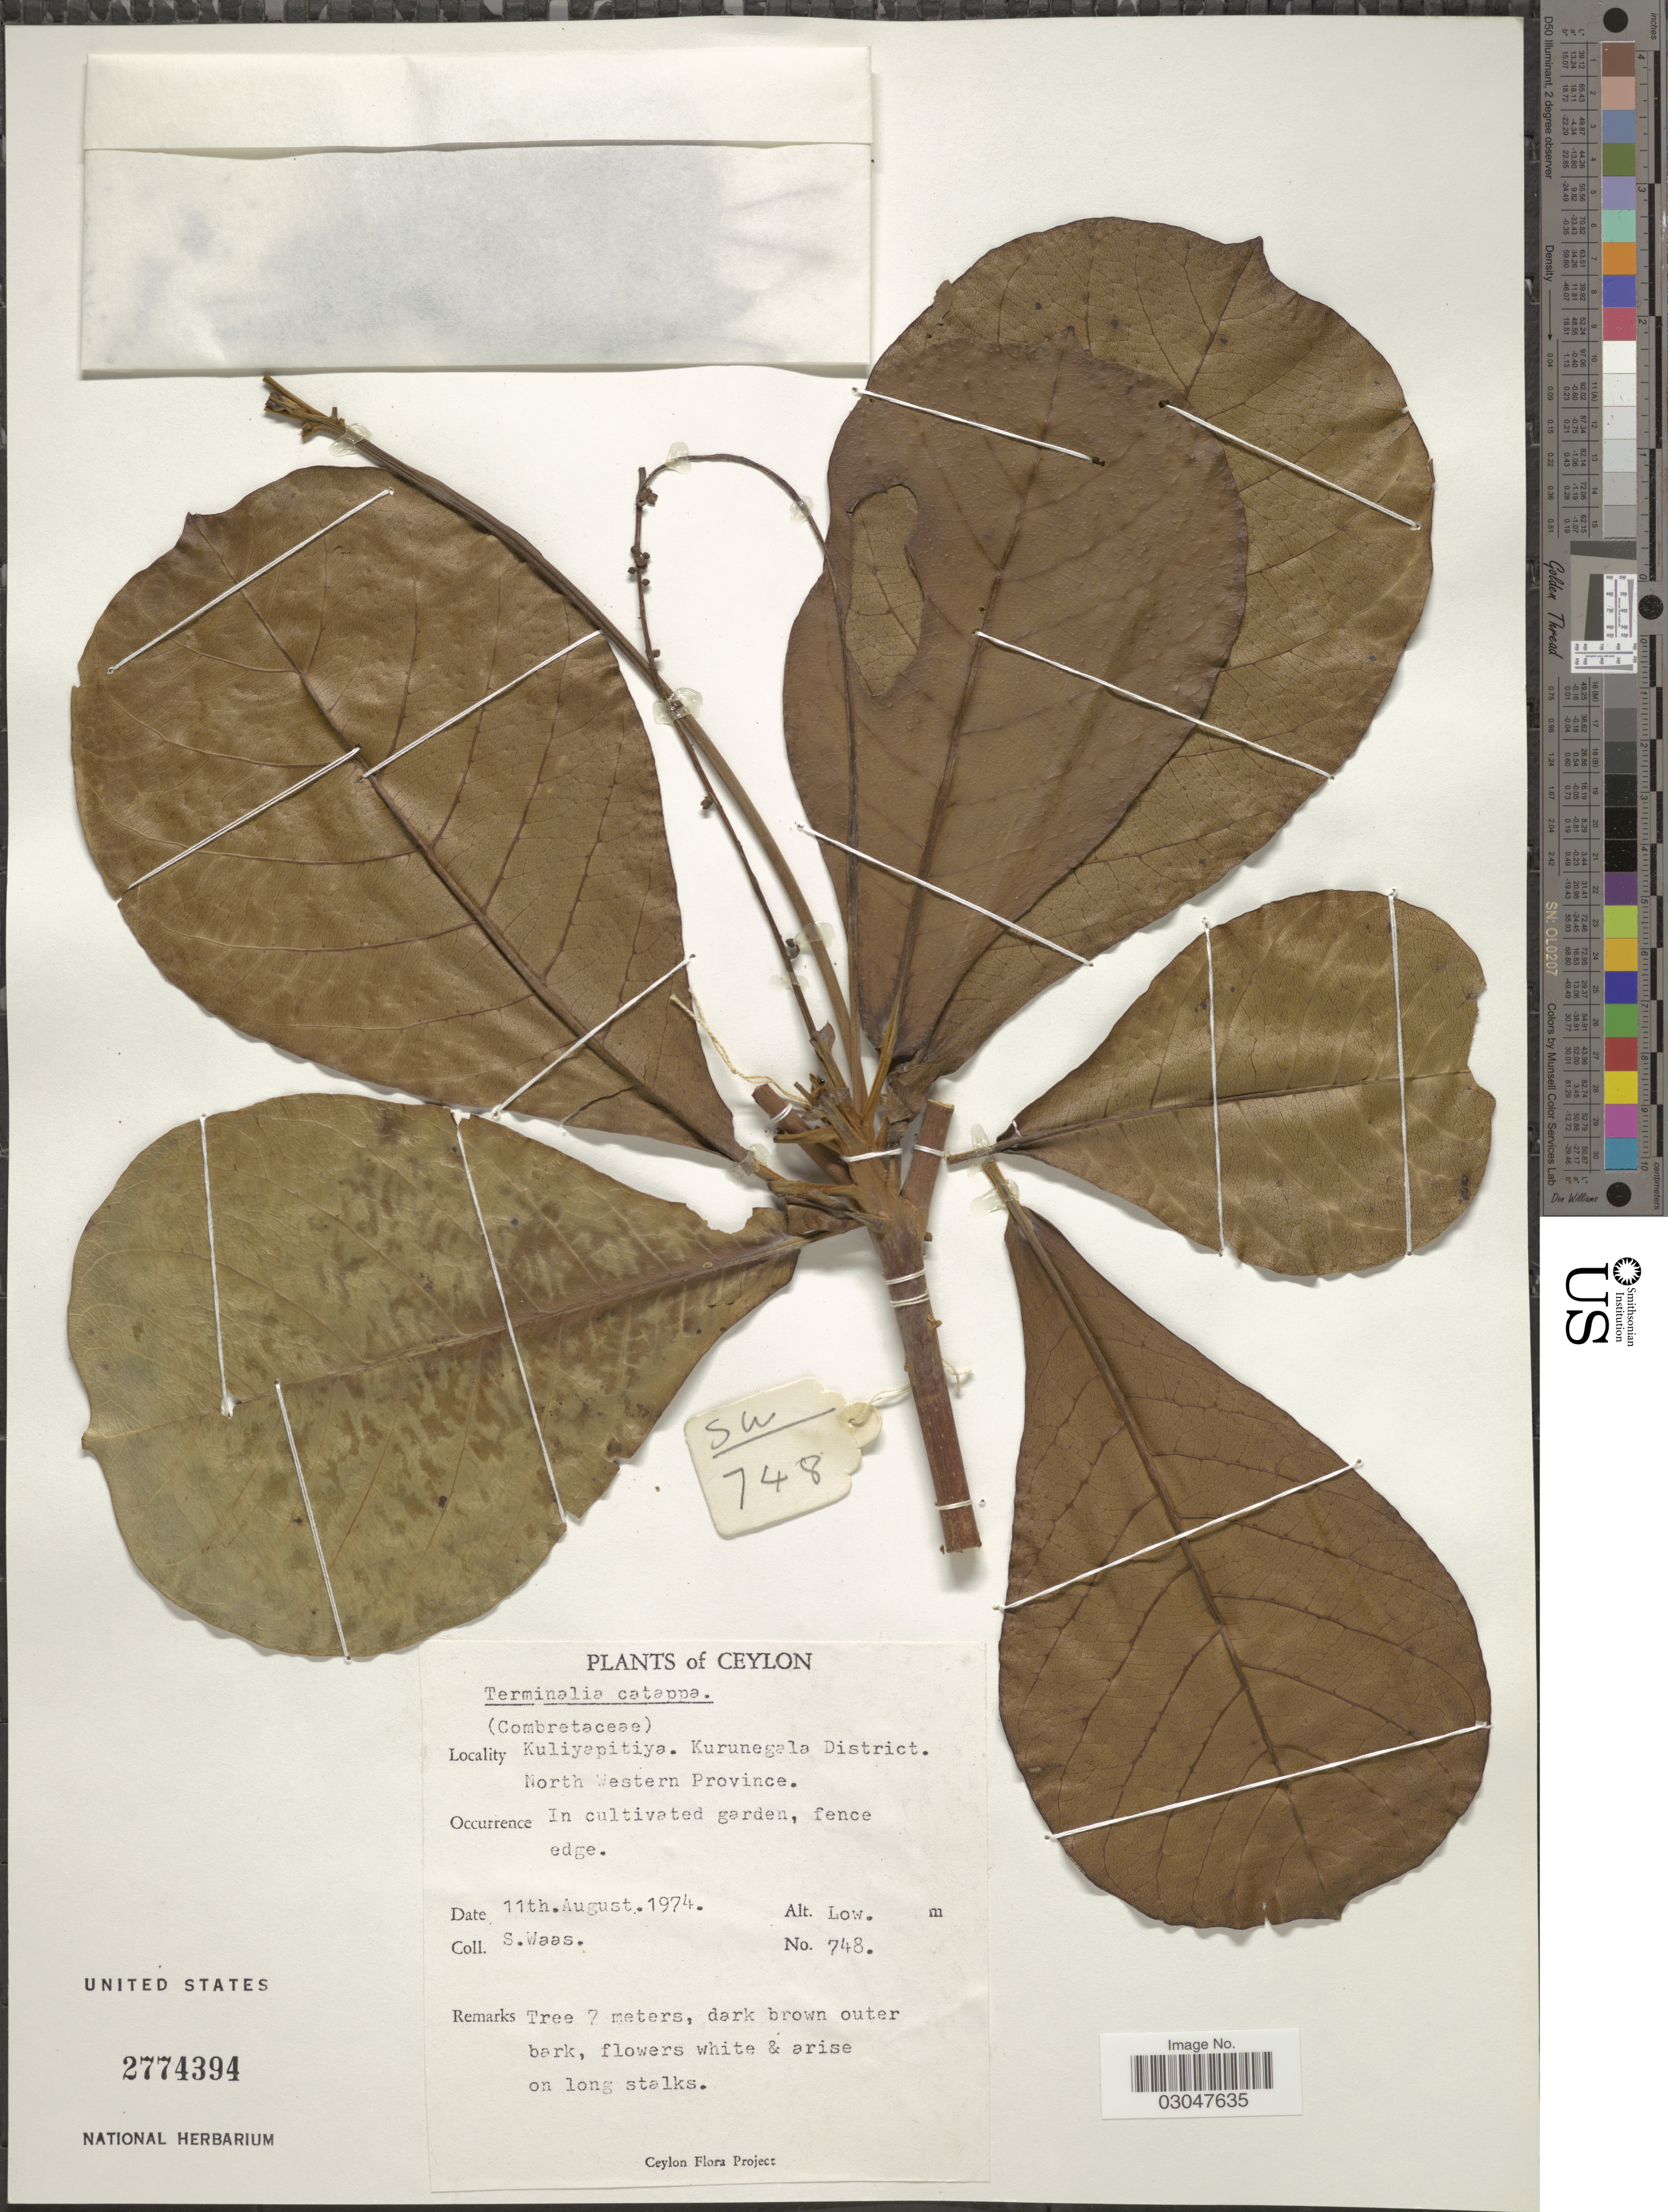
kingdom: Plantae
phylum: Tracheophyta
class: Magnoliopsida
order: Myrtales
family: Combretaceae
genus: Terminalia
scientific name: Terminalia catappa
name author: L.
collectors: S. Waas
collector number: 748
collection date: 1974-08-11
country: Sri Lanka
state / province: North Western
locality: Ceylon. Kuliyapitiya. Kurunegala District.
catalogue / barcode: US 2774394